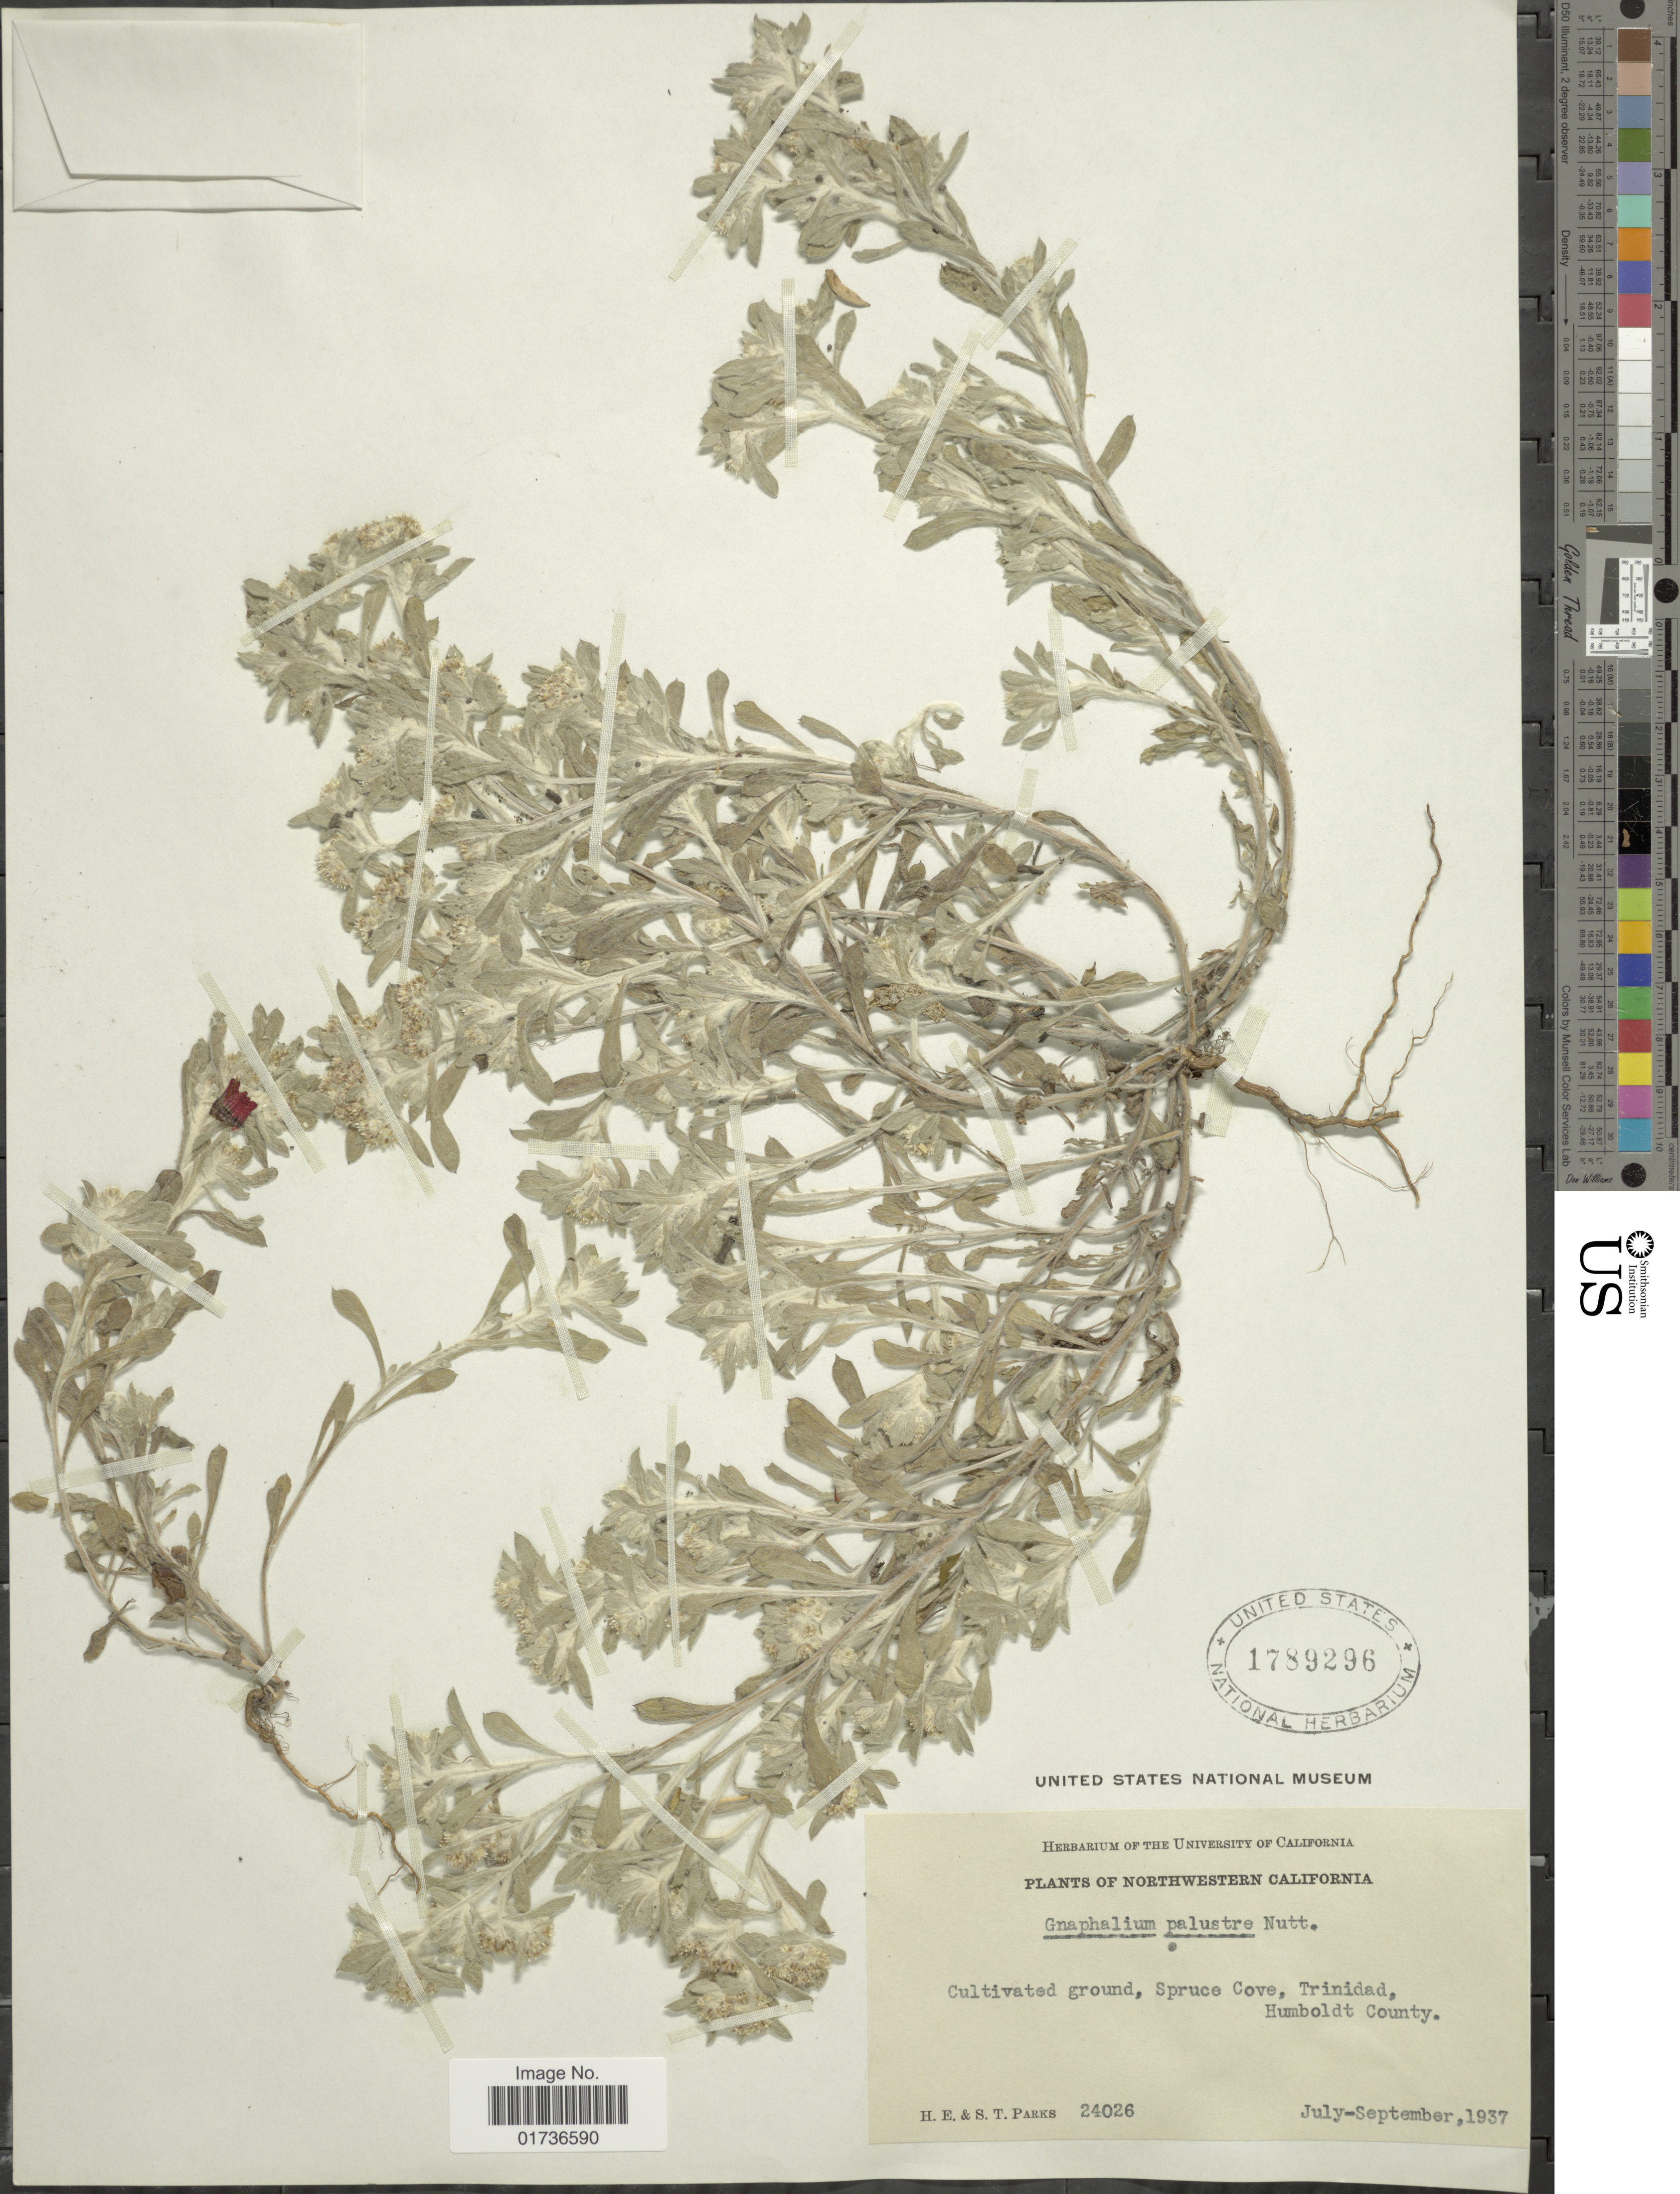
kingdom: Plantae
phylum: Tracheophyta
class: Magnoliopsida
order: Asterales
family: Asteraceae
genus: Gnaphalium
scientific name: Gnaphalium palustre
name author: Nutt.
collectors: H. E. Parks & S. Parks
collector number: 24026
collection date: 1937-07/1937-09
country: United States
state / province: California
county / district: Humboldt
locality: Northwestern California, Cultivated ground, Spruce Cove, Trinidad, Humboldt County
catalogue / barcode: US 1789296